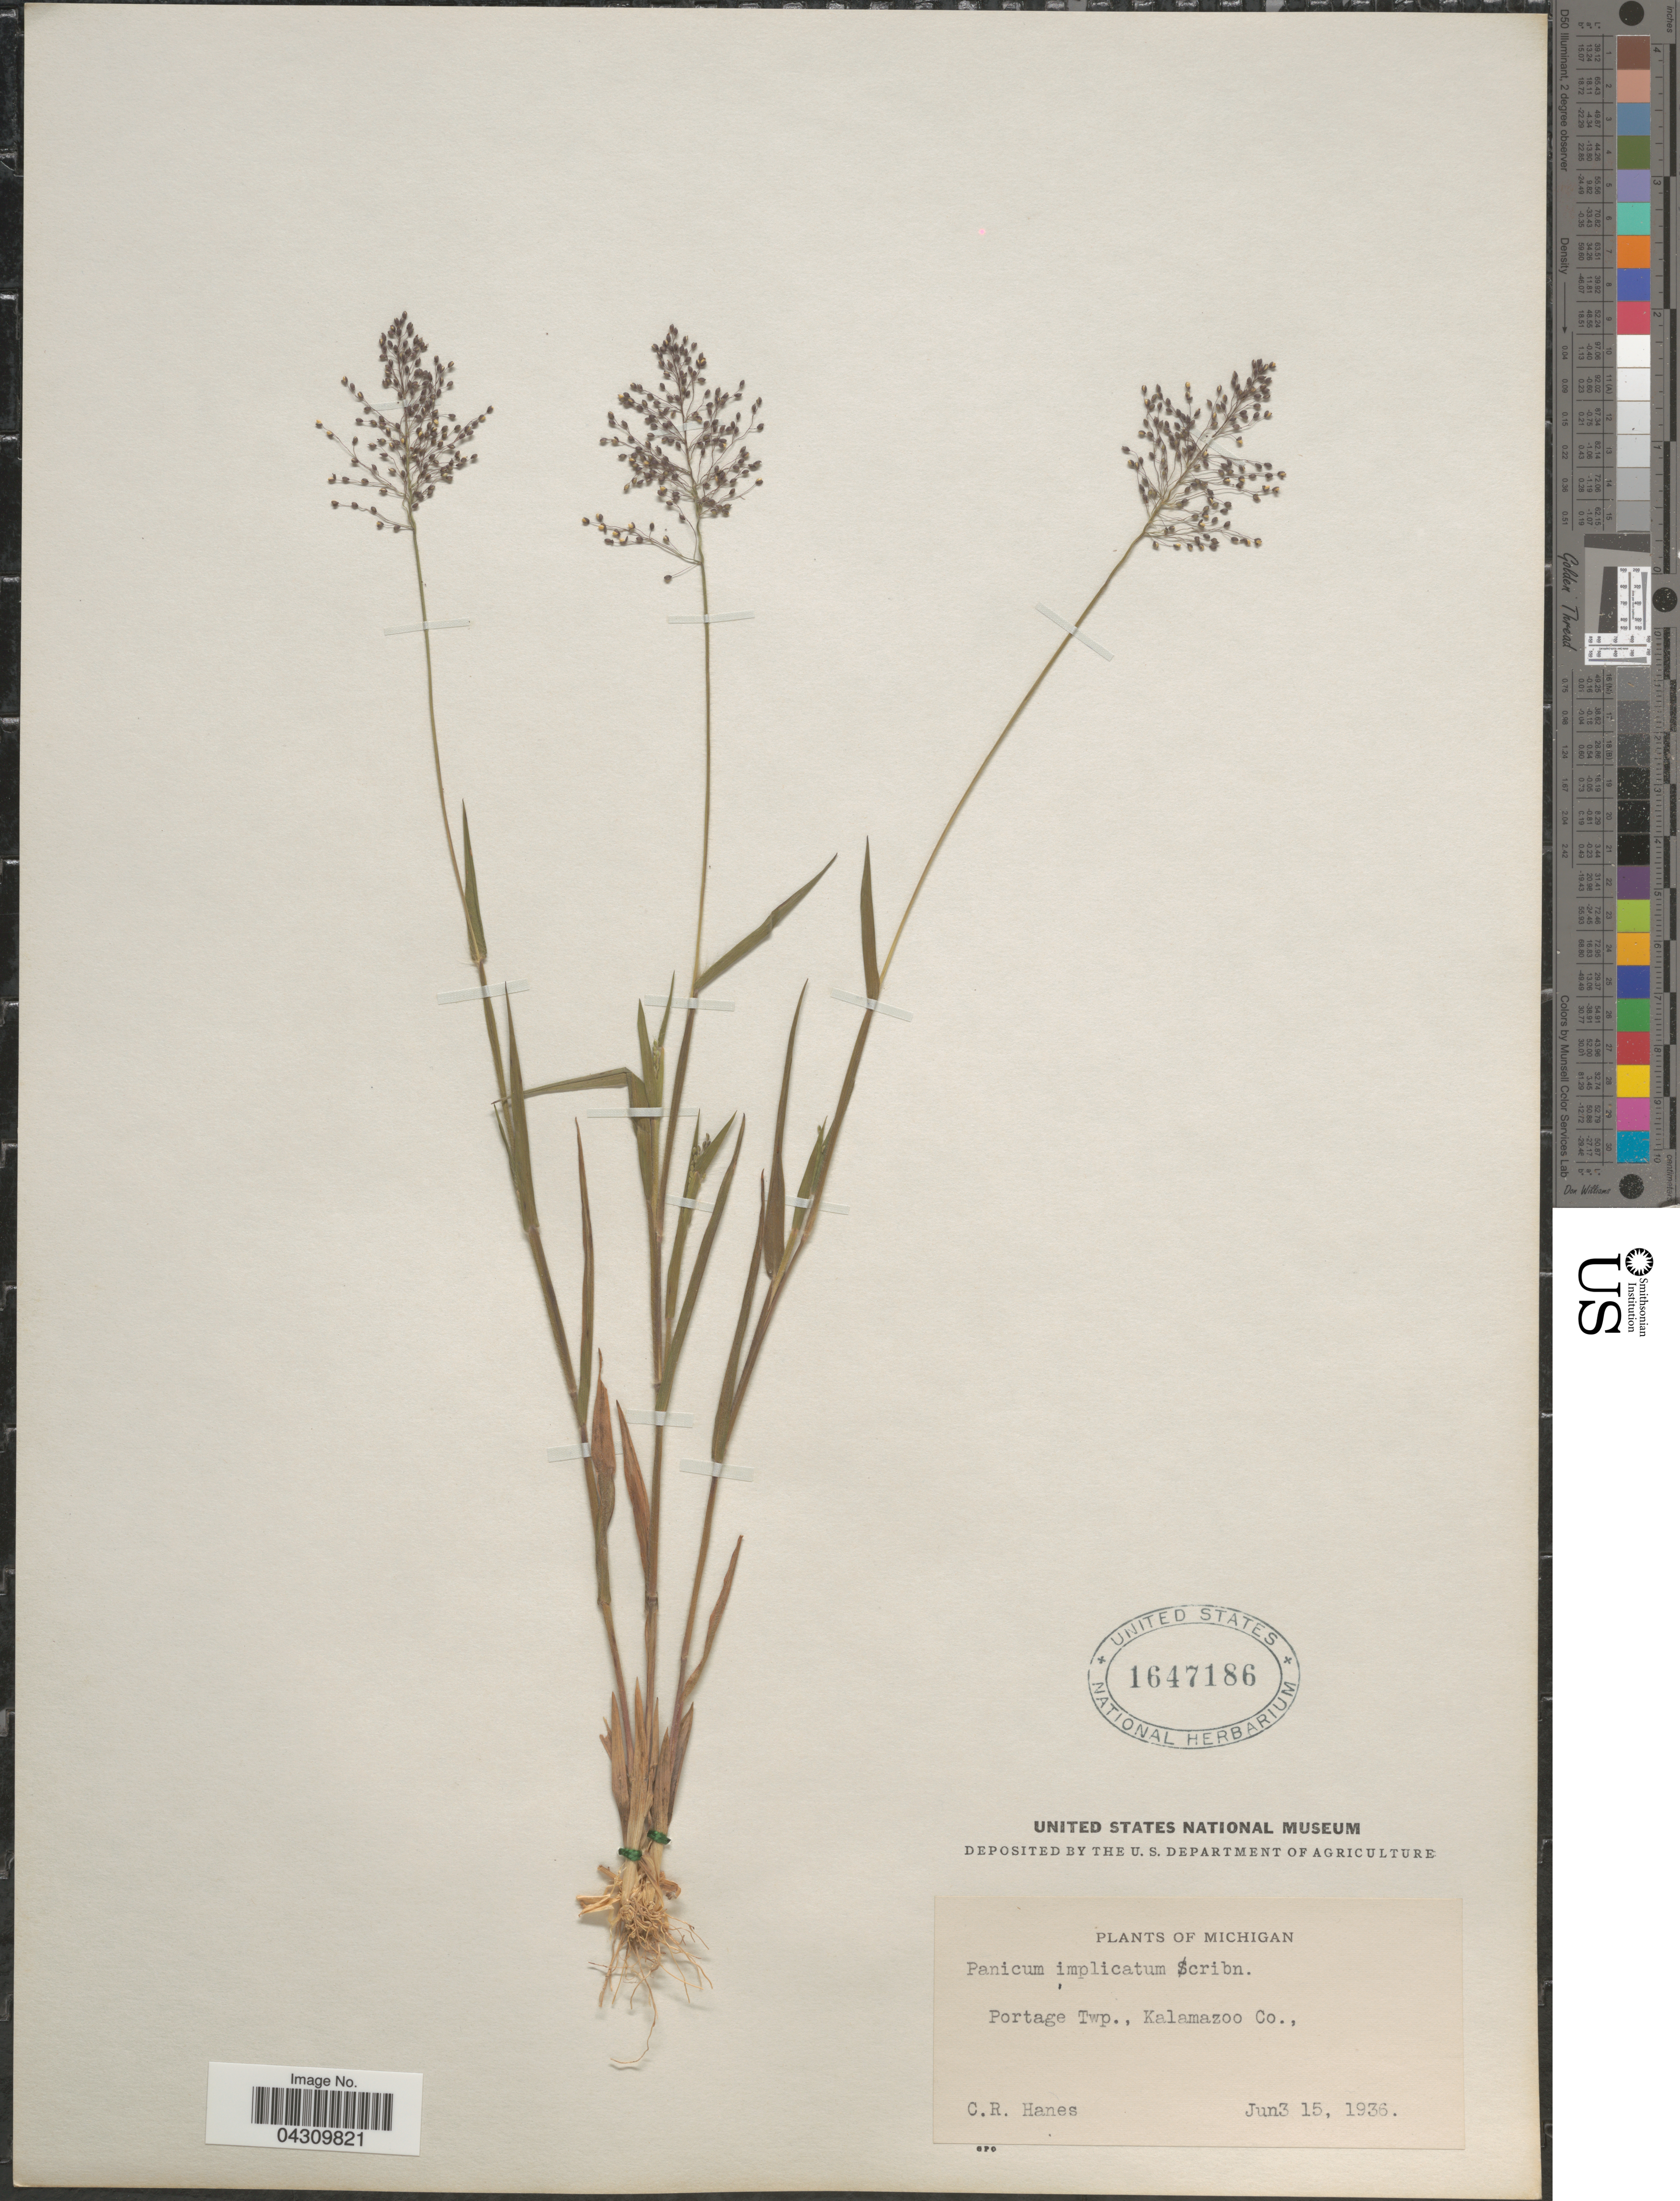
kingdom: Plantae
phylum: Tracheophyta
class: Liliopsida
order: Poales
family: Poaceae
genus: Dichanthelium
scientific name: Dichanthelium acuminatum var. acuminatum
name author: (Sw.) Gould & C.A. Clark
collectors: C. Hanes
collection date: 1936-06-15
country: United States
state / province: Michigan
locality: Portage Twp., Kalamazoo Co.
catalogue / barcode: US 1647186